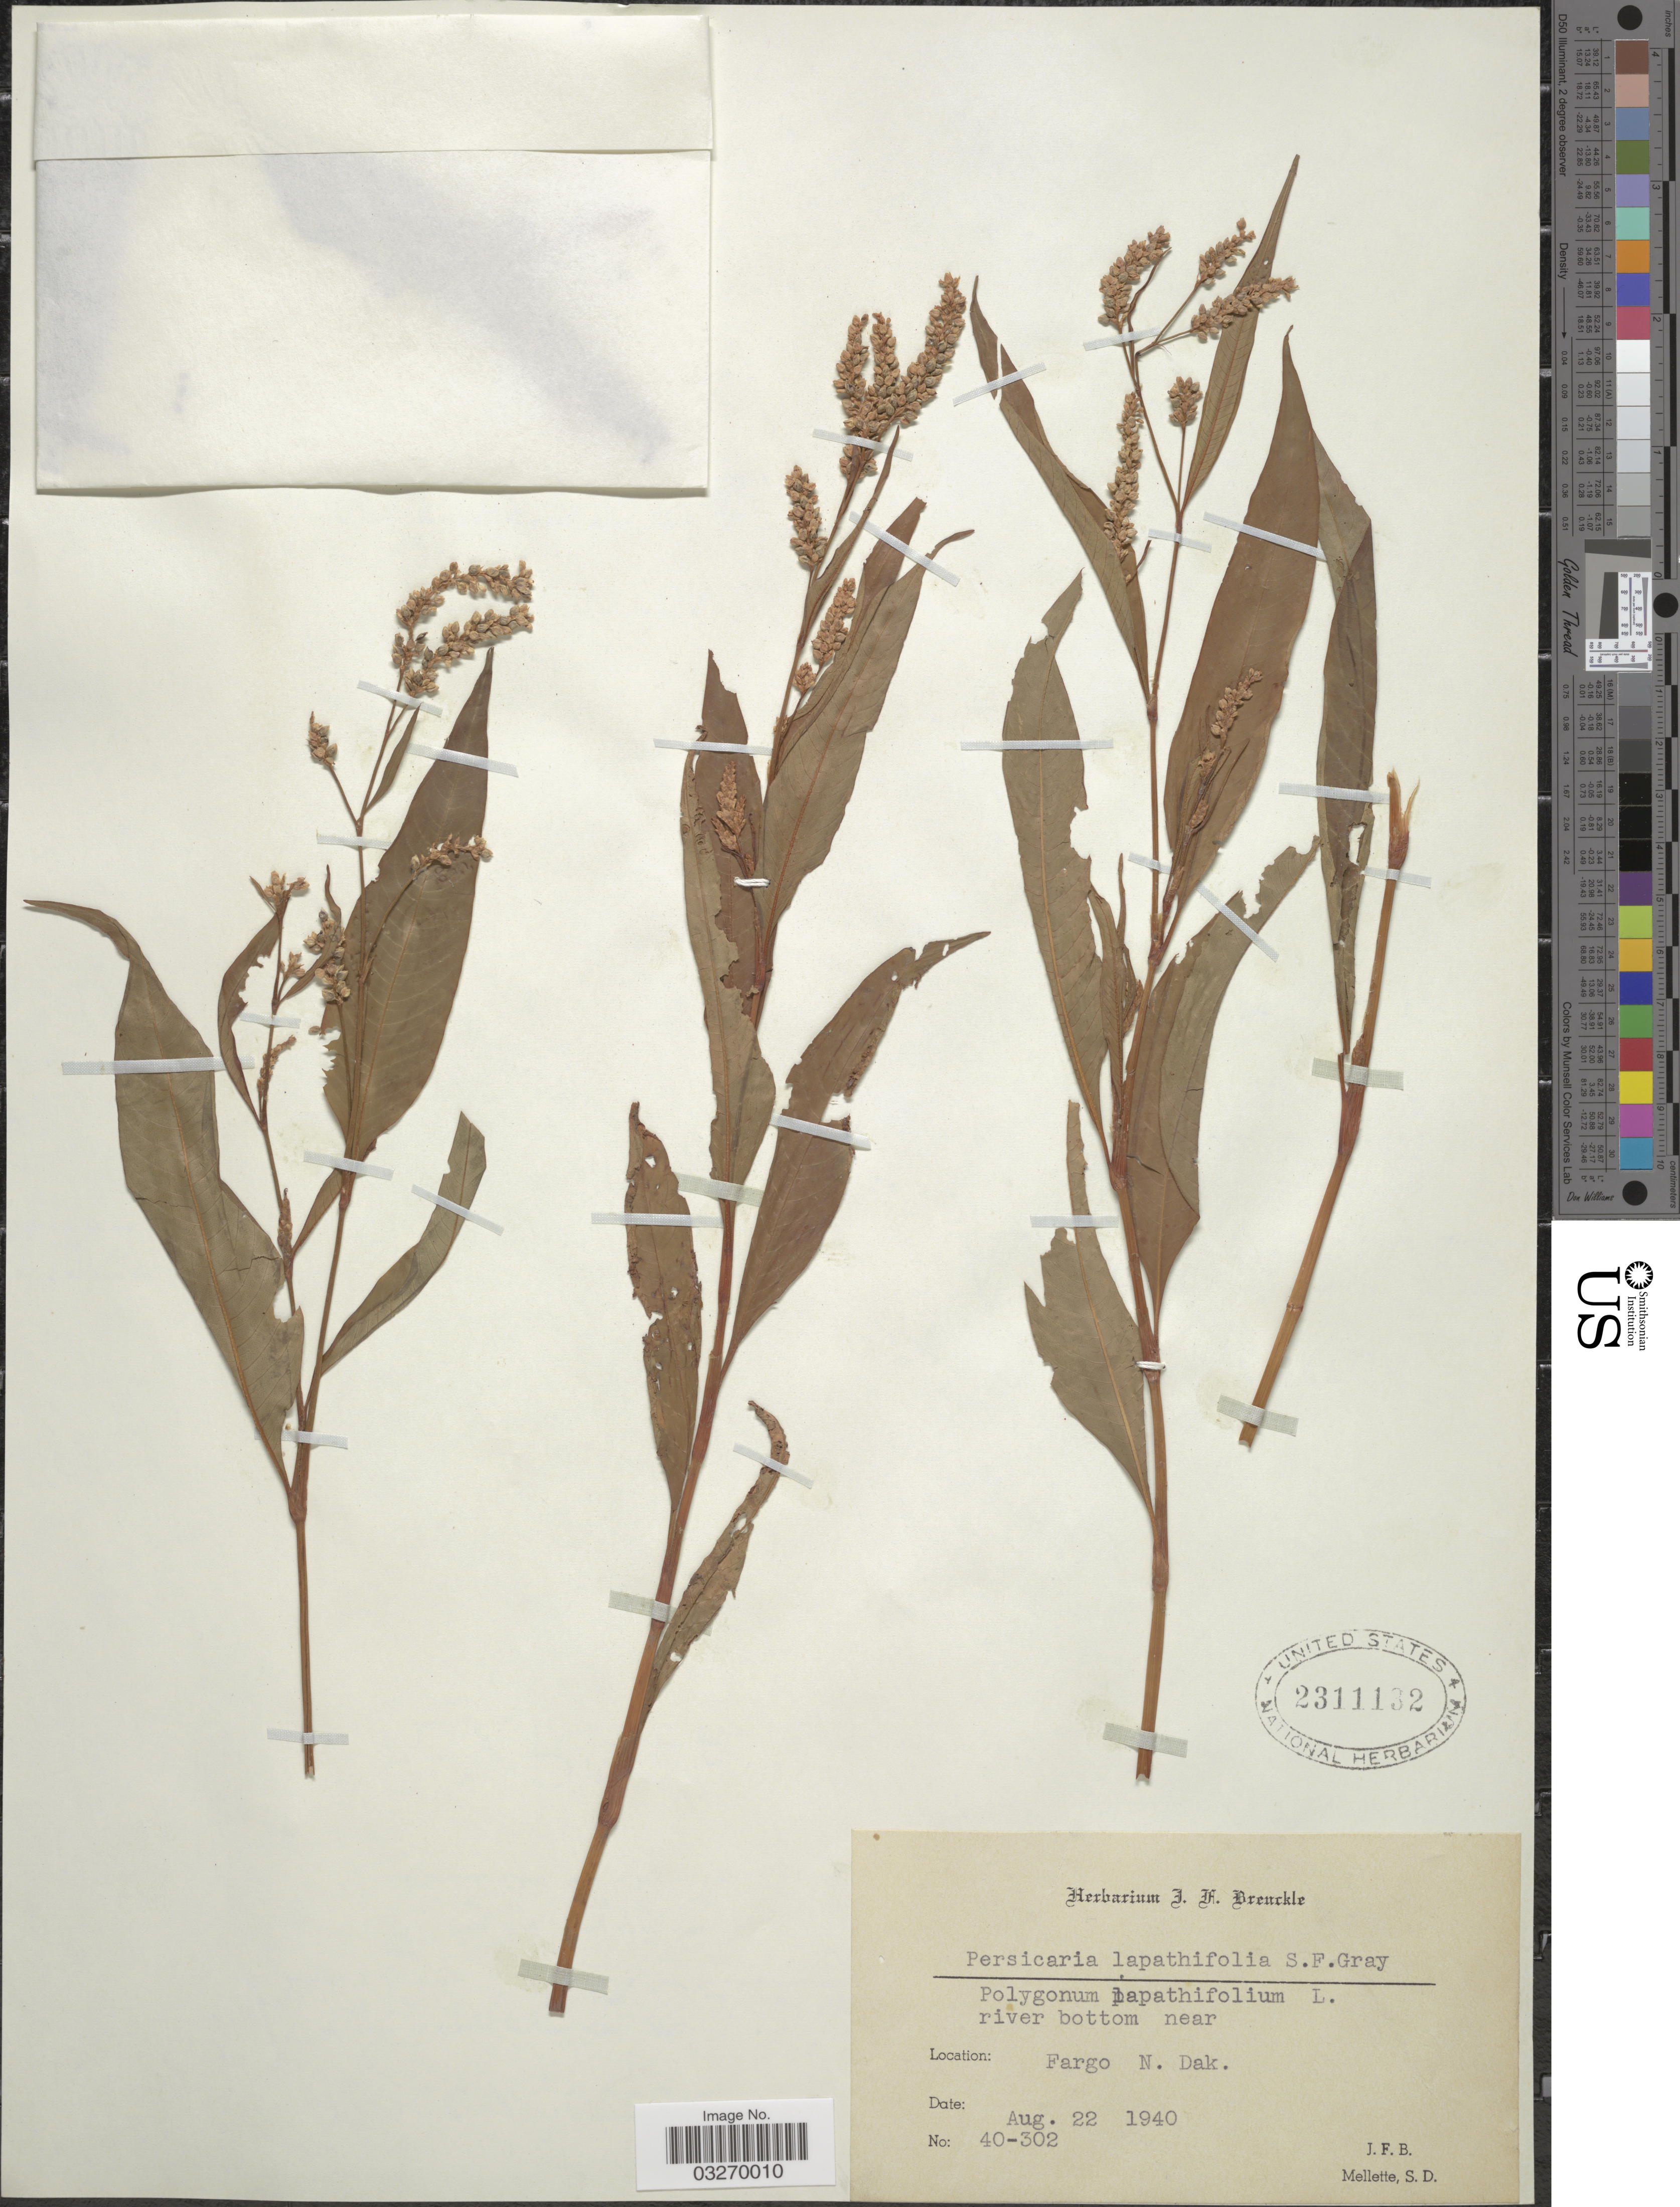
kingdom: Plantae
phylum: Tracheophyta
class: Magnoliopsida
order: Caryophyllales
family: Polygonaceae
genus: Persicaria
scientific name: Persicaria lapathifolia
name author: (L.) Delarbre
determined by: Atha, D. E.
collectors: J. Brenckle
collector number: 40-302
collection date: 1940-08-22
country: United States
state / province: North Dakota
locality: River bottom near Fargo.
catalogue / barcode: US 2311132